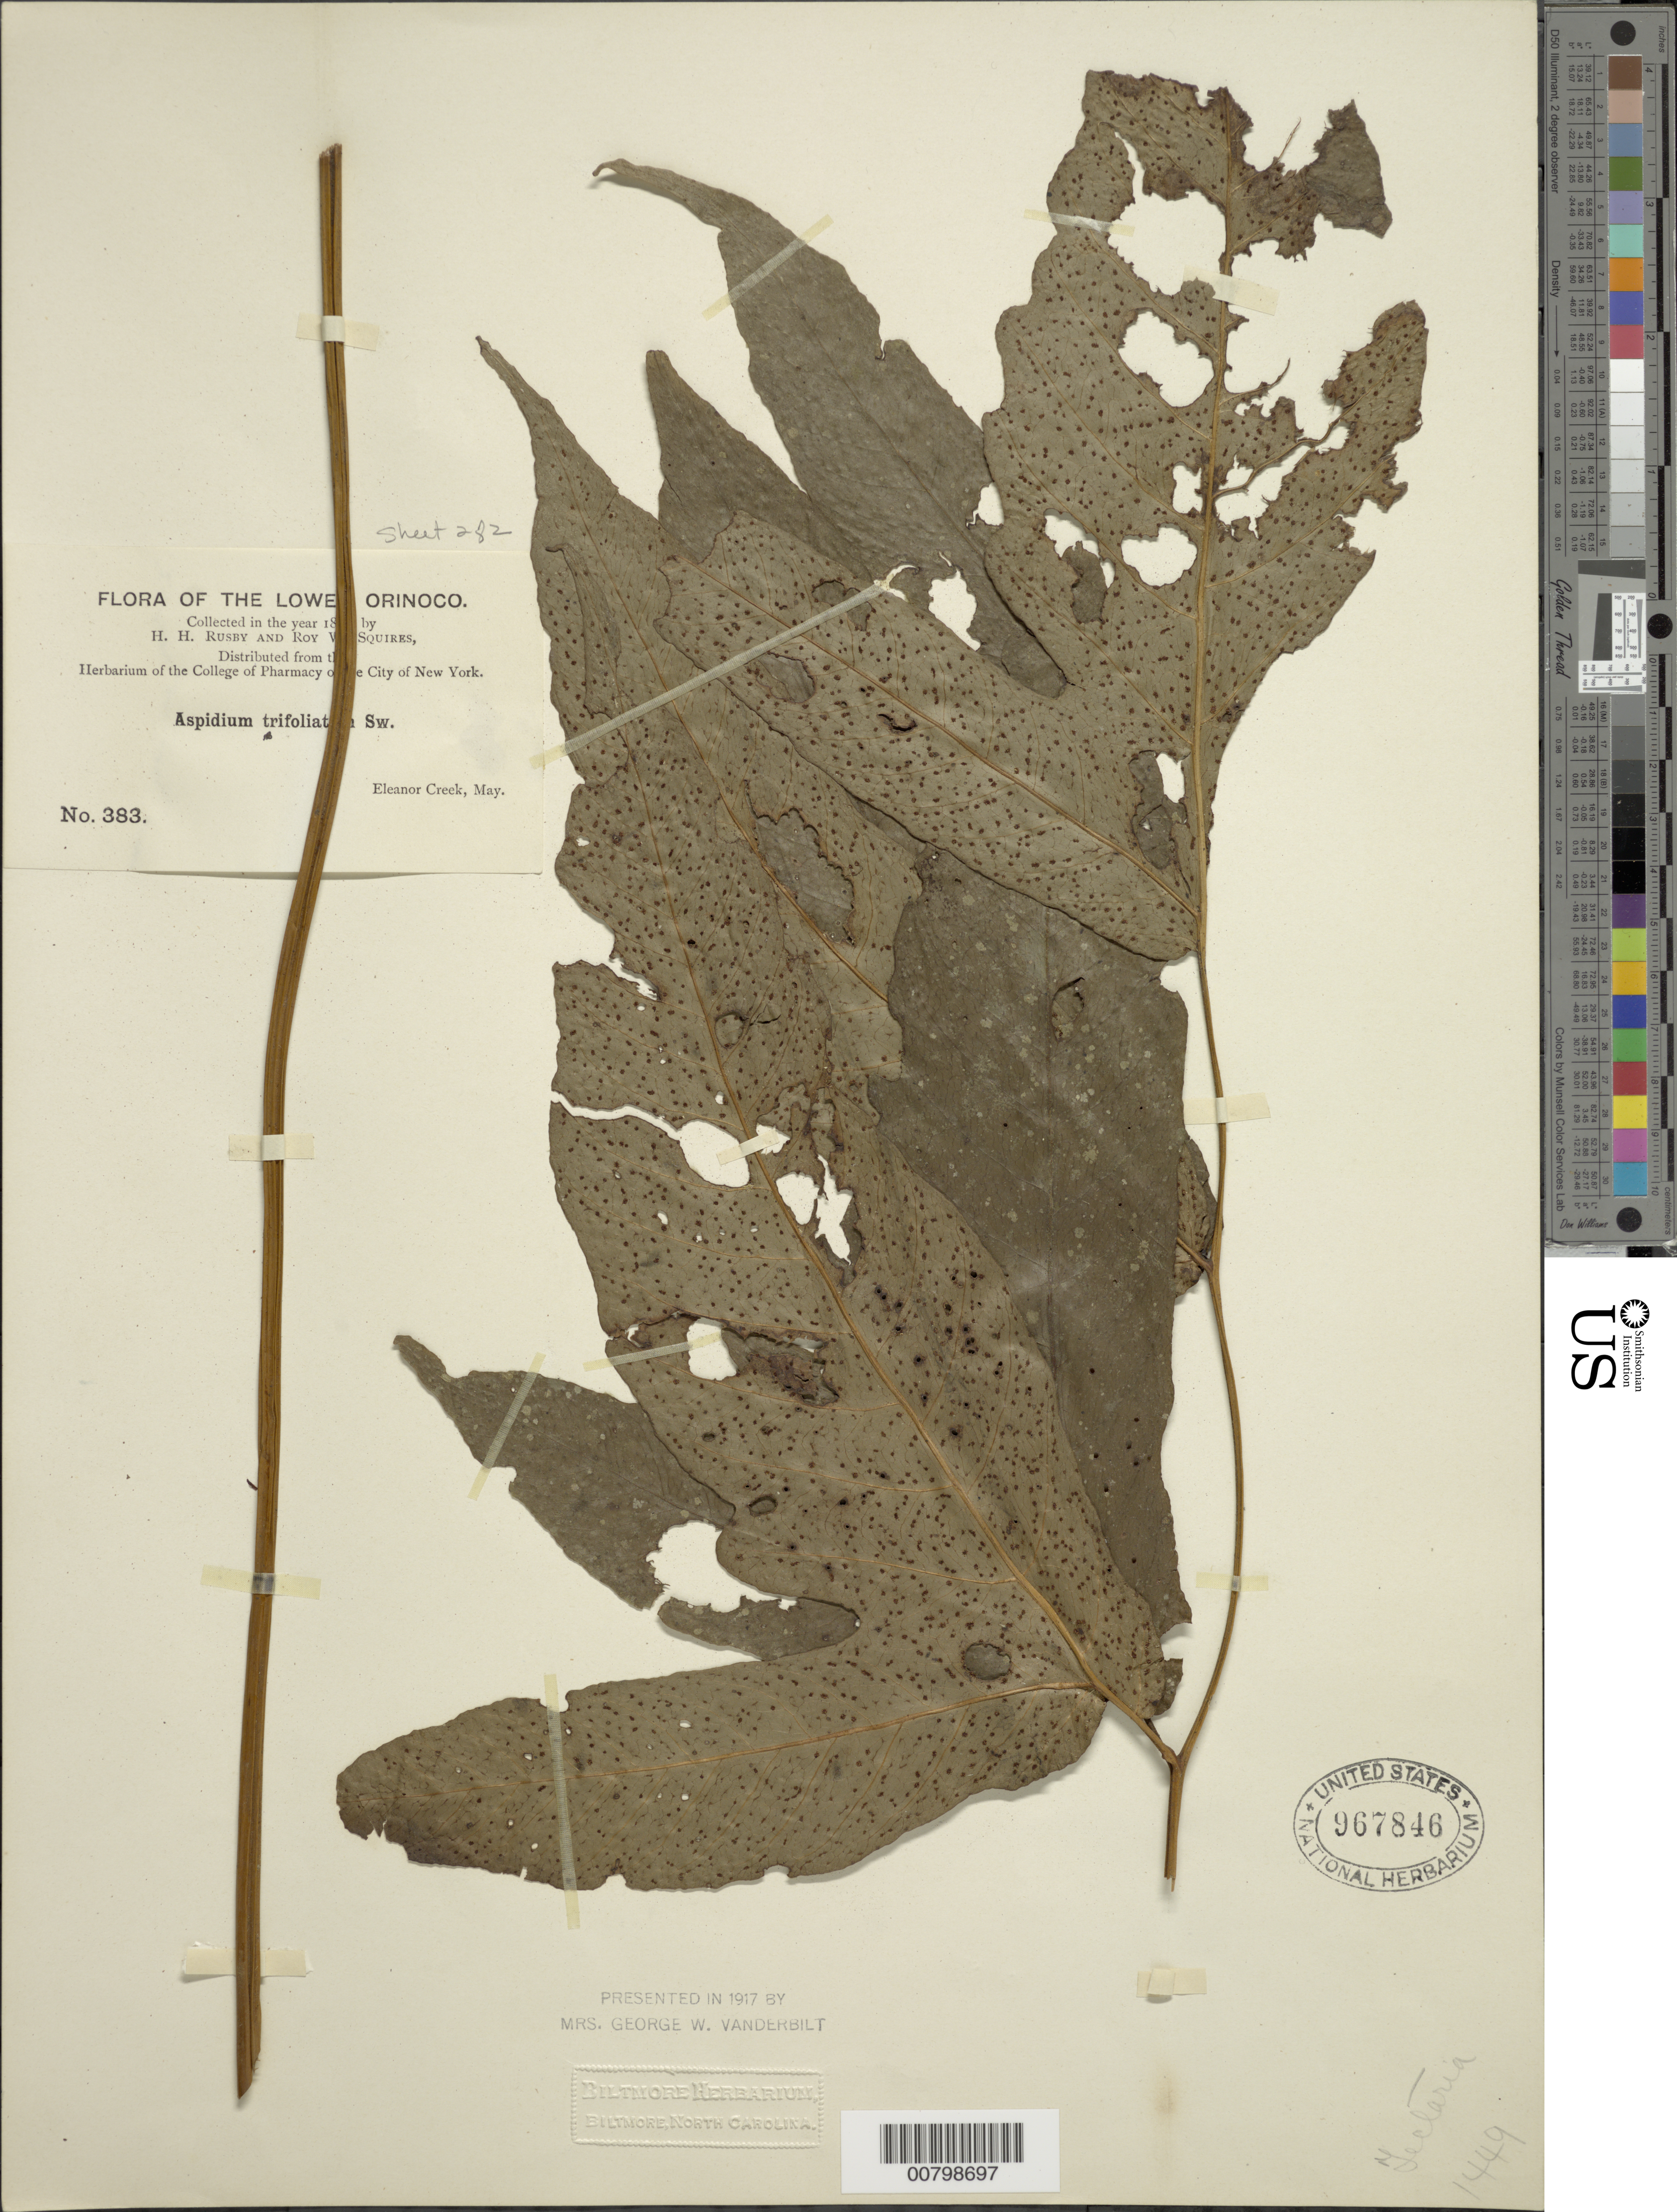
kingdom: Plantae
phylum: Tracheophyta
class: Polypodiopsida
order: Polypodiales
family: Tectariaceae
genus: Tectaria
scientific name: Tectaria trifoliata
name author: (L.) Cav.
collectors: H. H. Rusby & R. Squires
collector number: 383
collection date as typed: May 1896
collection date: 1896-05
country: Venezuela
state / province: Delta Amacuro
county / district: Antonio Díaz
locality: Lower Orinoco, Eleanor Creek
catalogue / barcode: US 967846